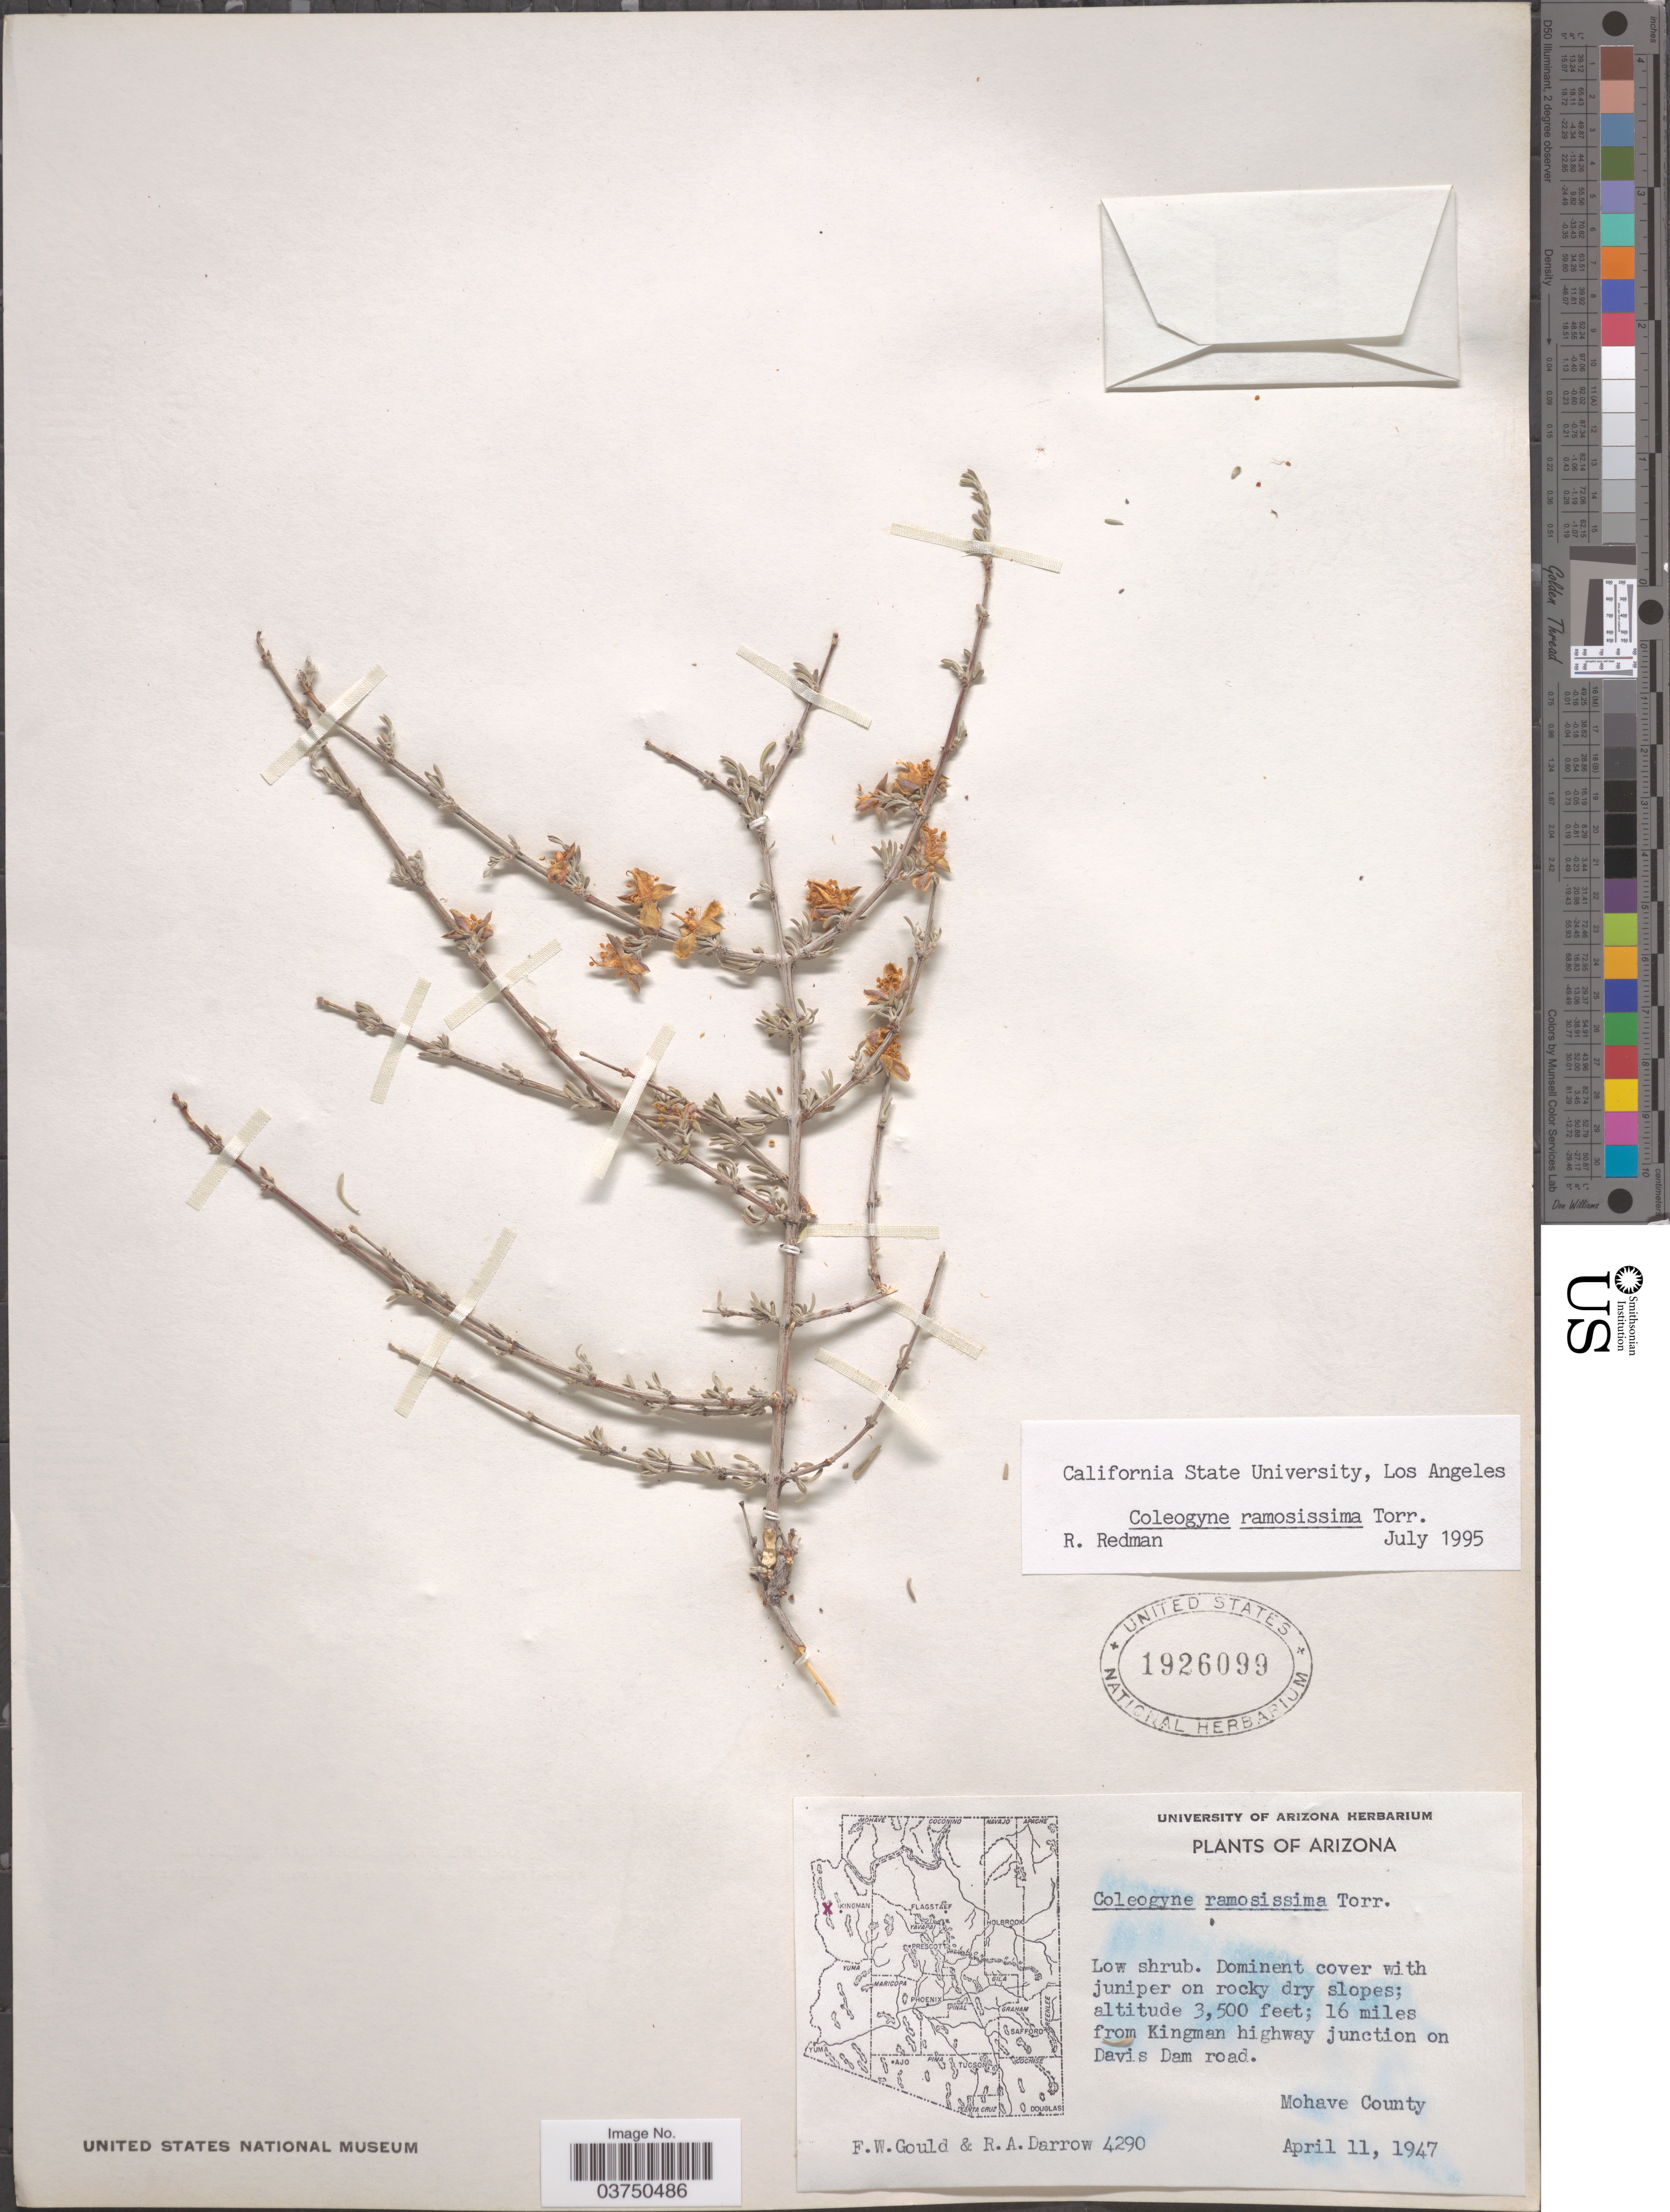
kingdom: Plantae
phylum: Tracheophyta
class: Magnoliopsida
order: Rosales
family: Rosaceae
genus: Coleogyne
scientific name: Coleogyne ramosissima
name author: Torr.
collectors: F. W. Gould & R. A. Darrow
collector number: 4290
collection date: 1947-04-11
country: United States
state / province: Arizona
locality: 16 miles from Kingman highway junction on Davis Dam road. Mohave County.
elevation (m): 1067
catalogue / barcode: US 1926099